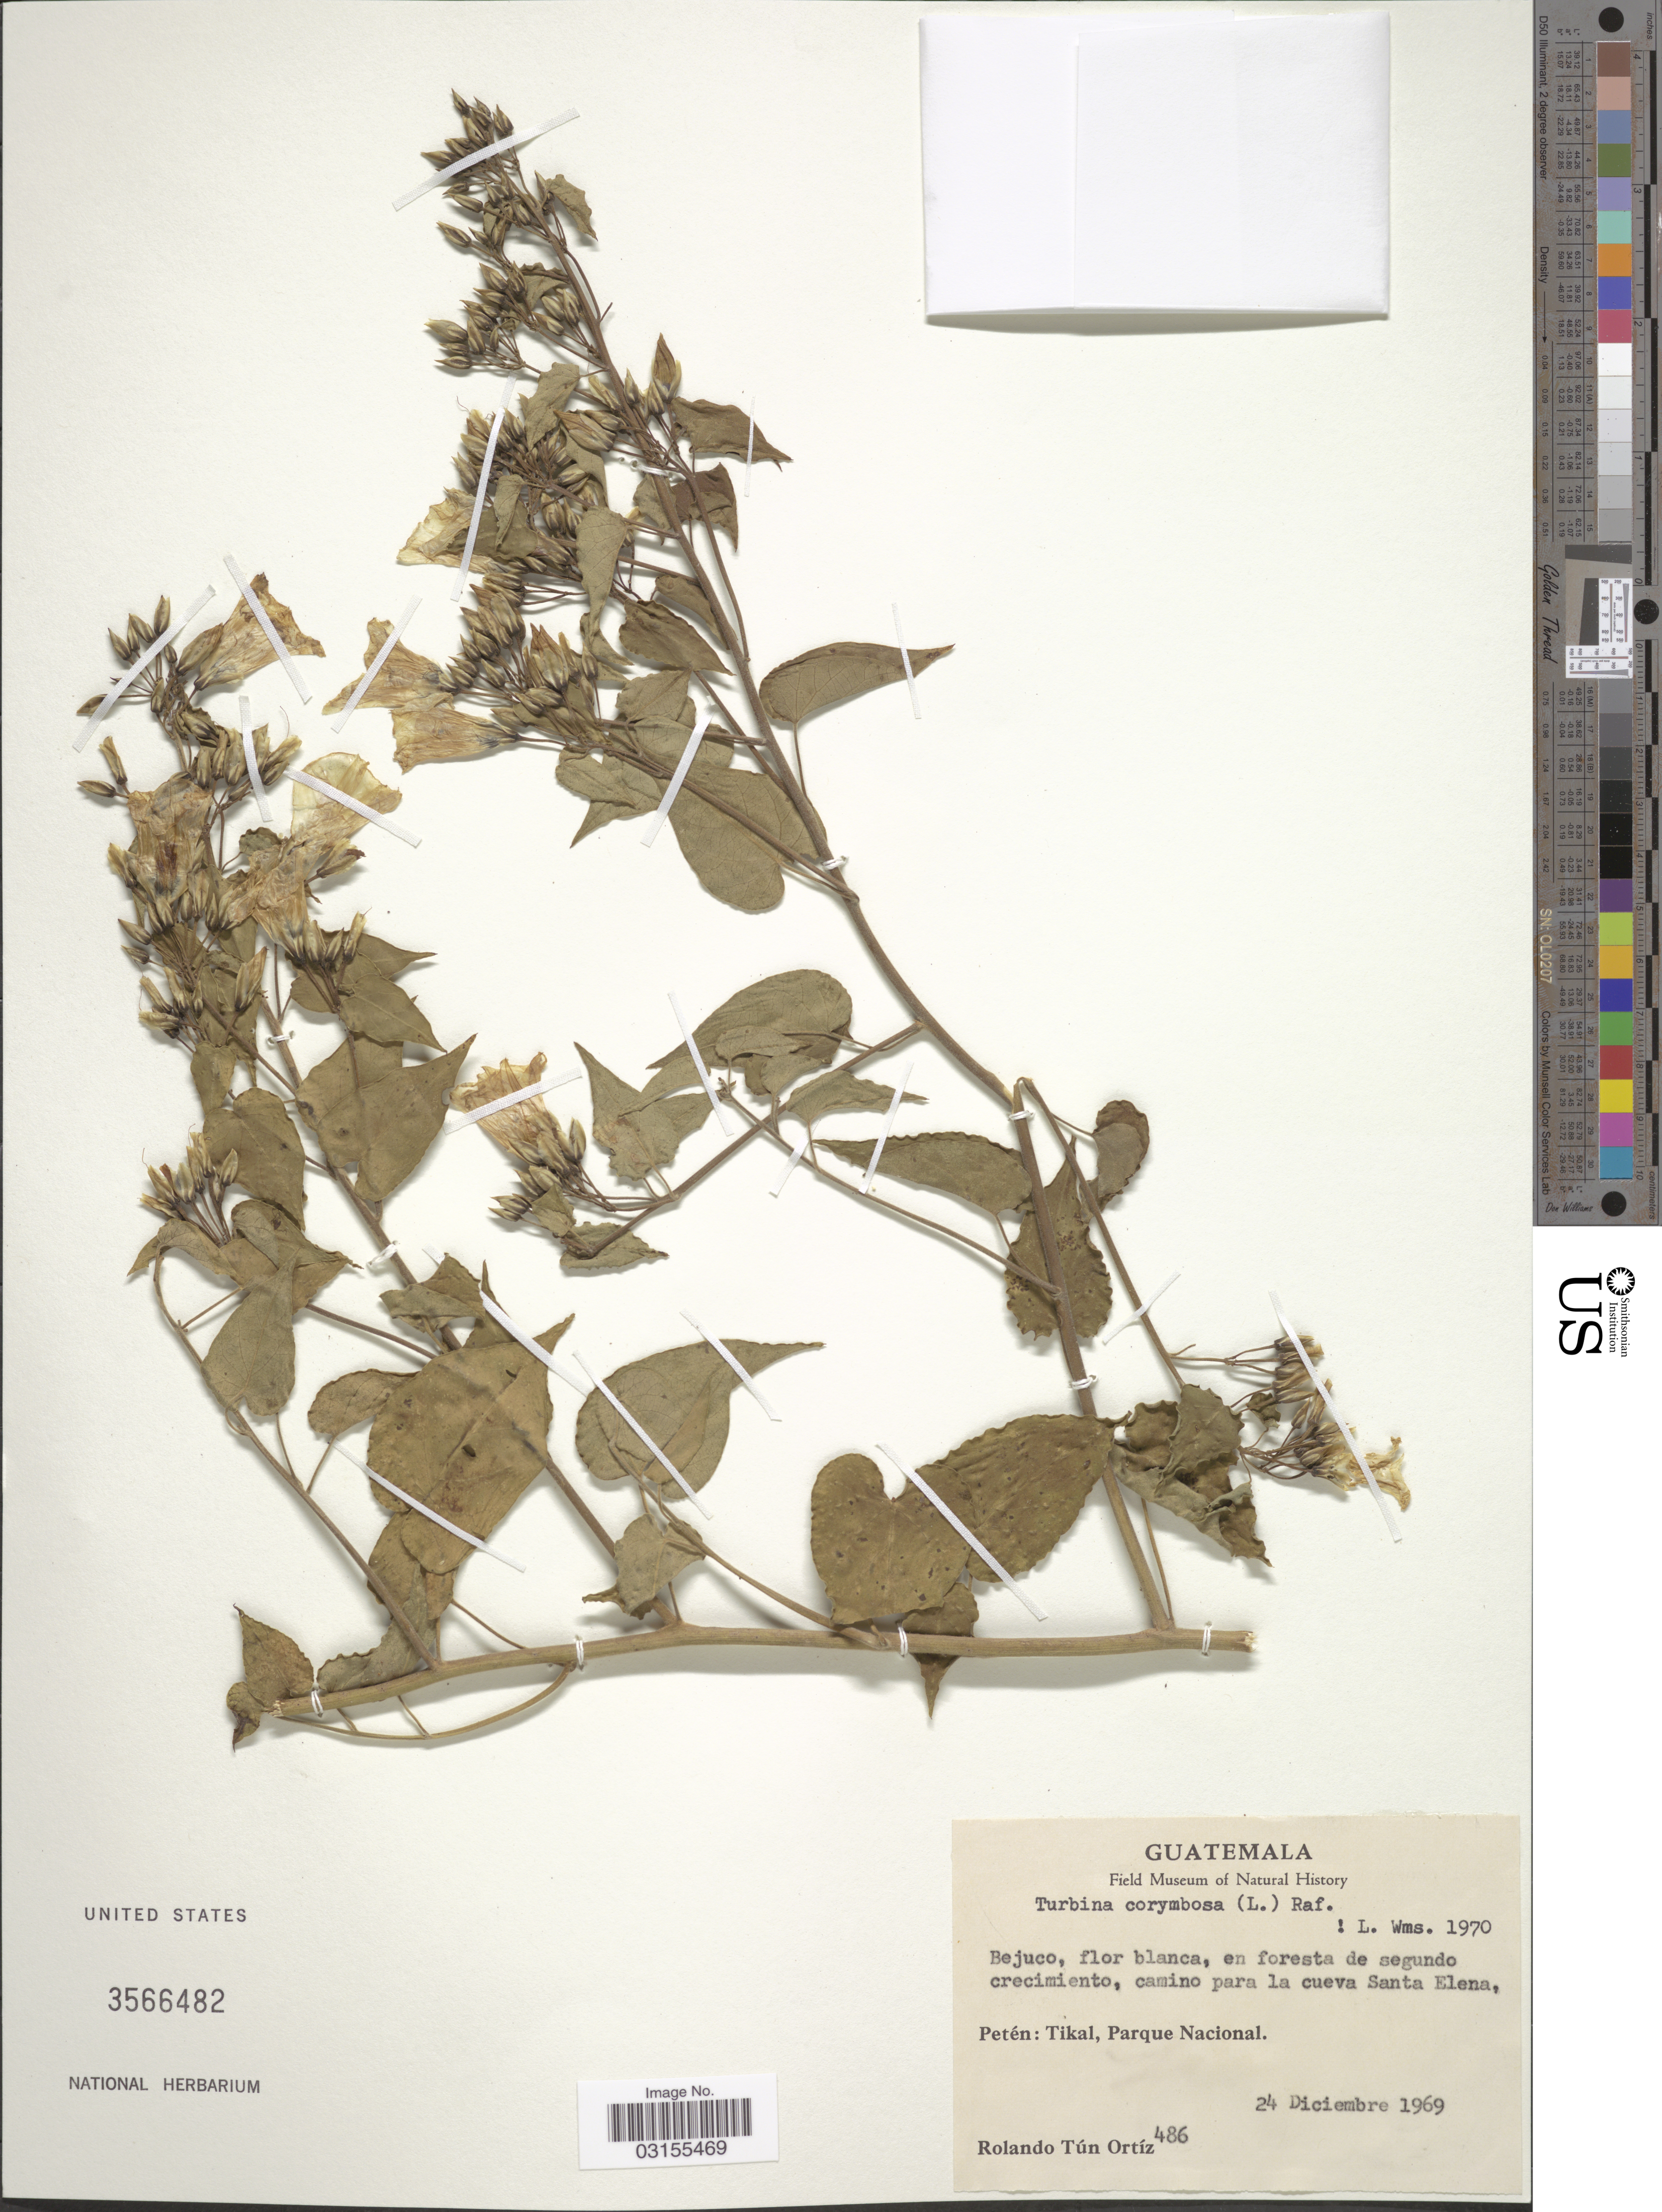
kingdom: Plantae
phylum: Tracheophyta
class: Magnoliopsida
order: Solanales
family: Convolvulaceae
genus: Turbina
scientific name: Turbina corymbosa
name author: (L.) Raf.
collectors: R. Ortiz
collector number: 486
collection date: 1969-12-24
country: Guatemala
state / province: El Petén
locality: Camino para la cueva Santa Elena. Petén: Tikal, Parque Nacional.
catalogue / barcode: US 3566482